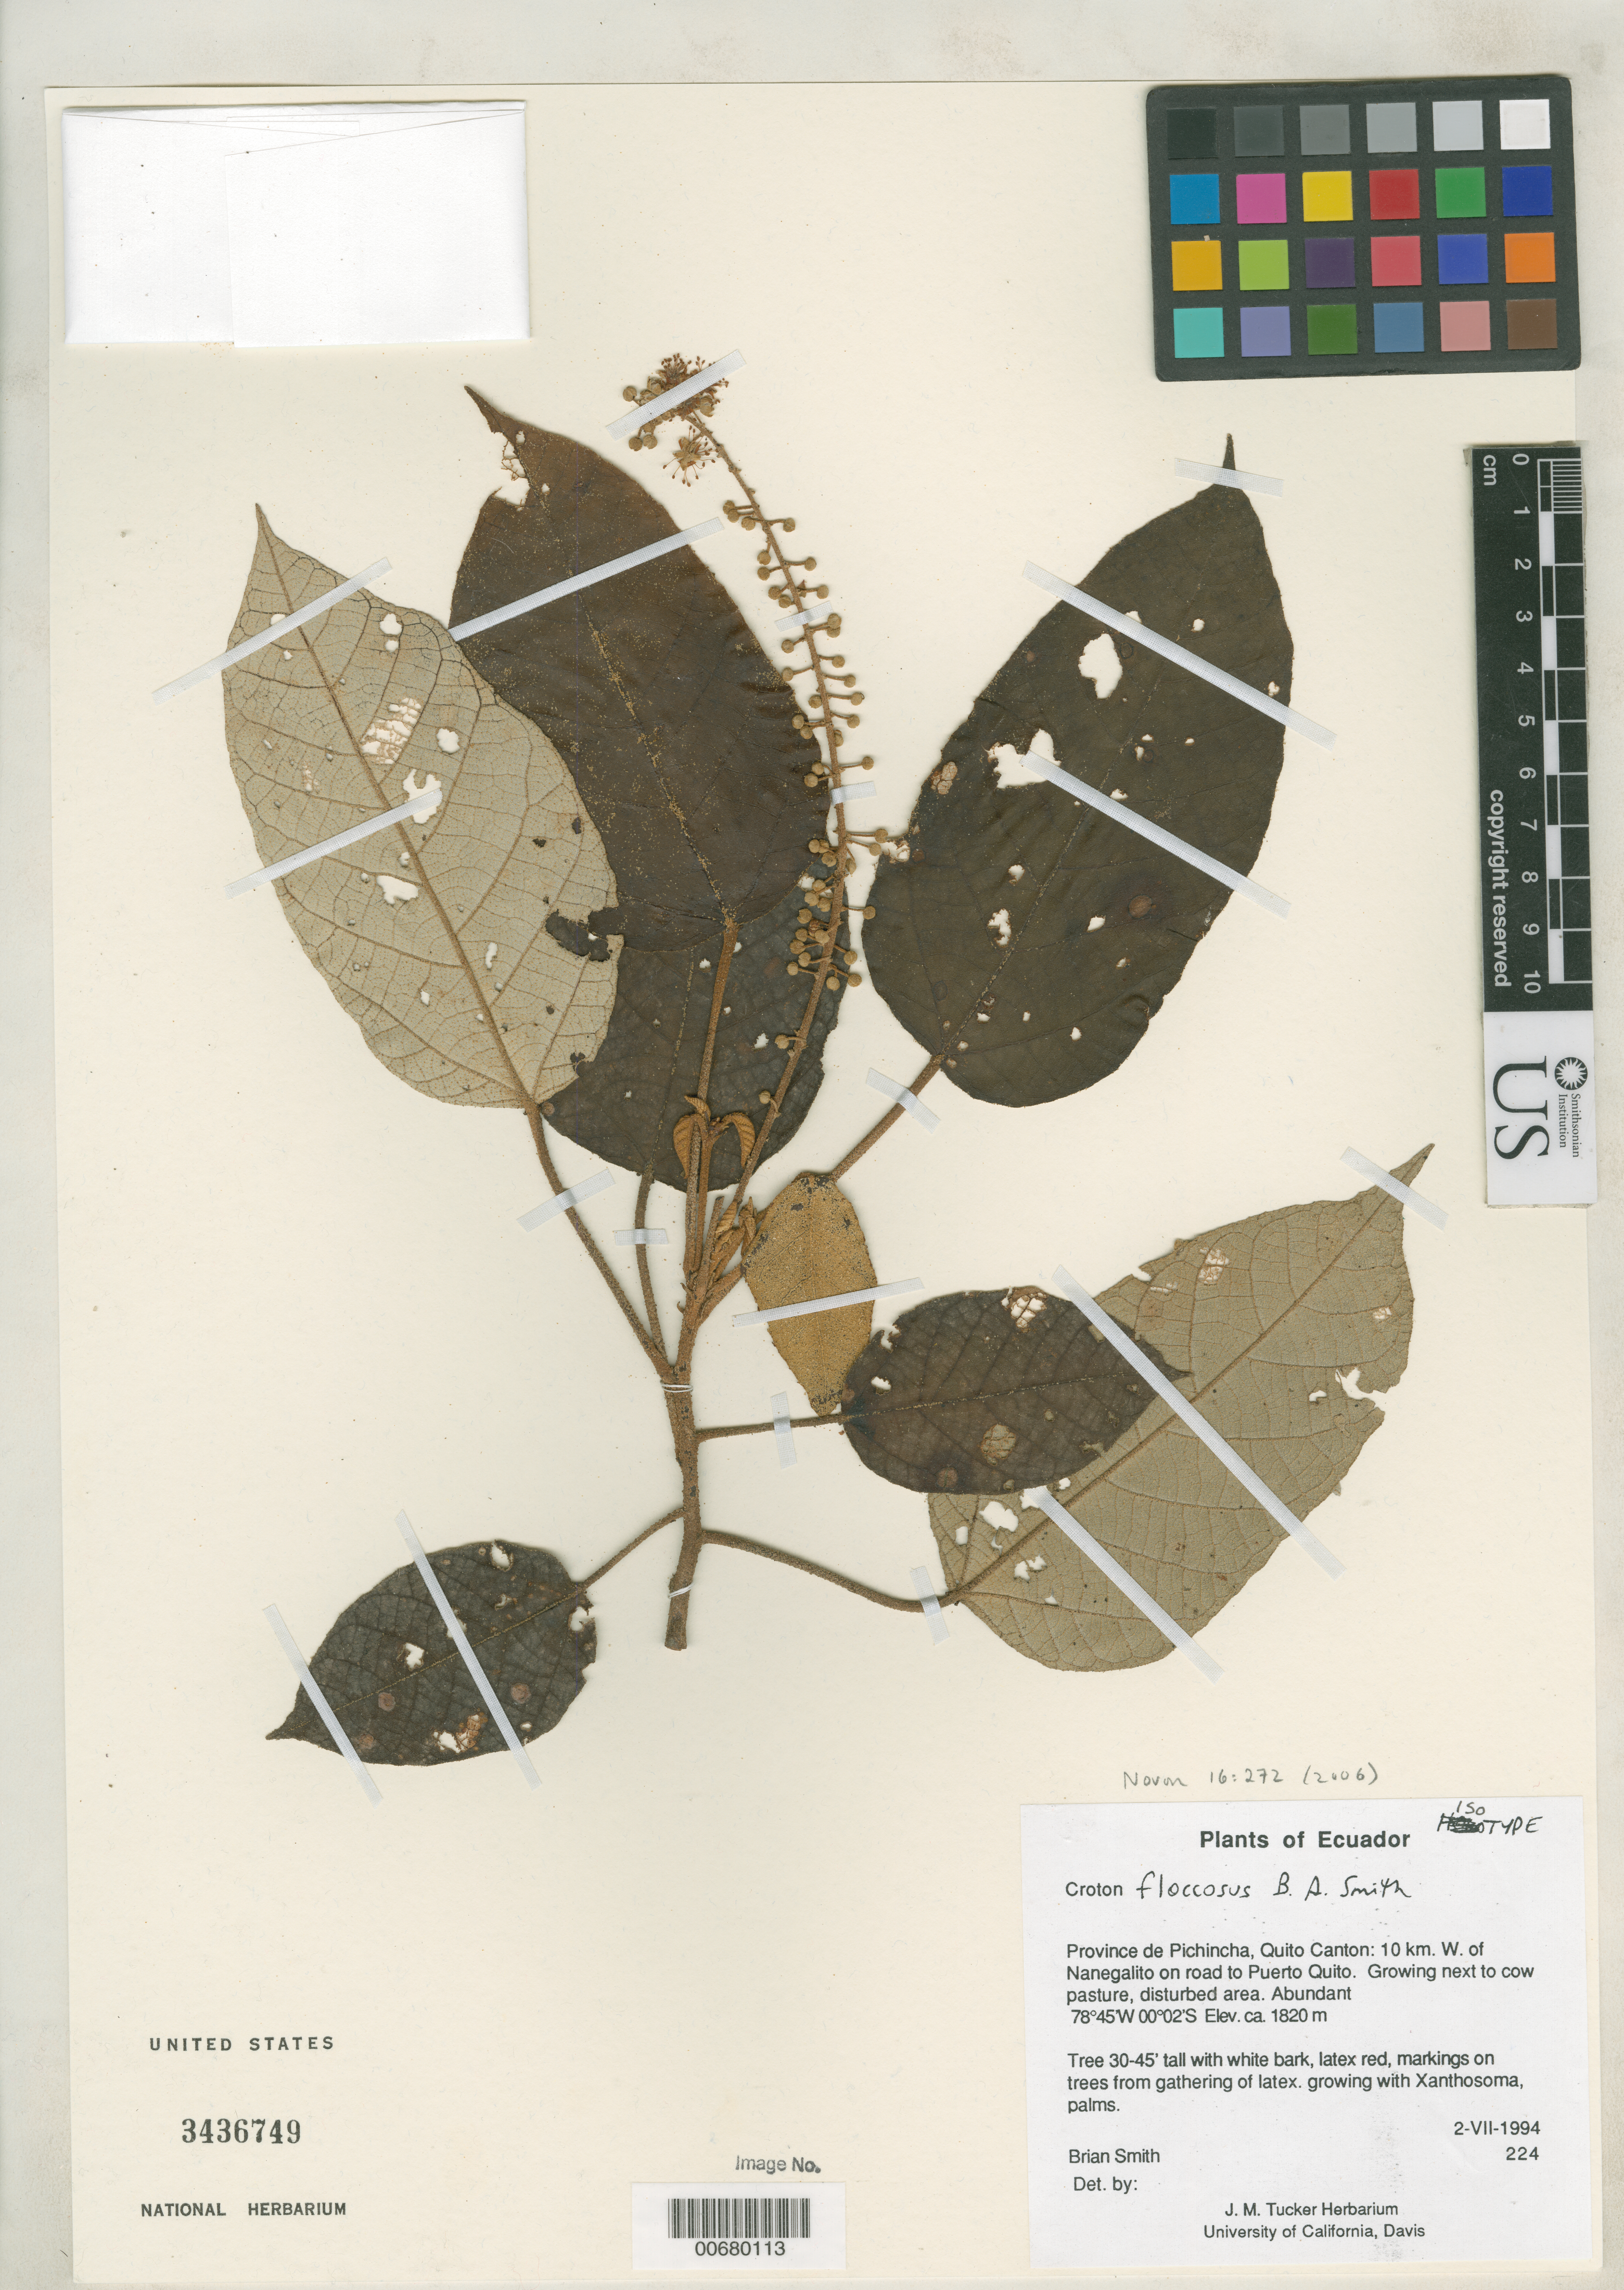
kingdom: Plantae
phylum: Tracheophyta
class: Magnoliopsida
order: Malpighiales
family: Euphorbiaceae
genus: Croton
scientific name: Croton floccosus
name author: B.A. Sm.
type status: Isotype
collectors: B. Smith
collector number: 224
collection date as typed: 02 Jul 1994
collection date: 1994-07-02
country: Ecuador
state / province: Pichincha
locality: Province de Pichincha, Quito Canton: 10 km. W of Nanegalito on road to Puerto Quito.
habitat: Growing next to corn pasture, disturbed area.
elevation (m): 1820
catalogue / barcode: US 3436749